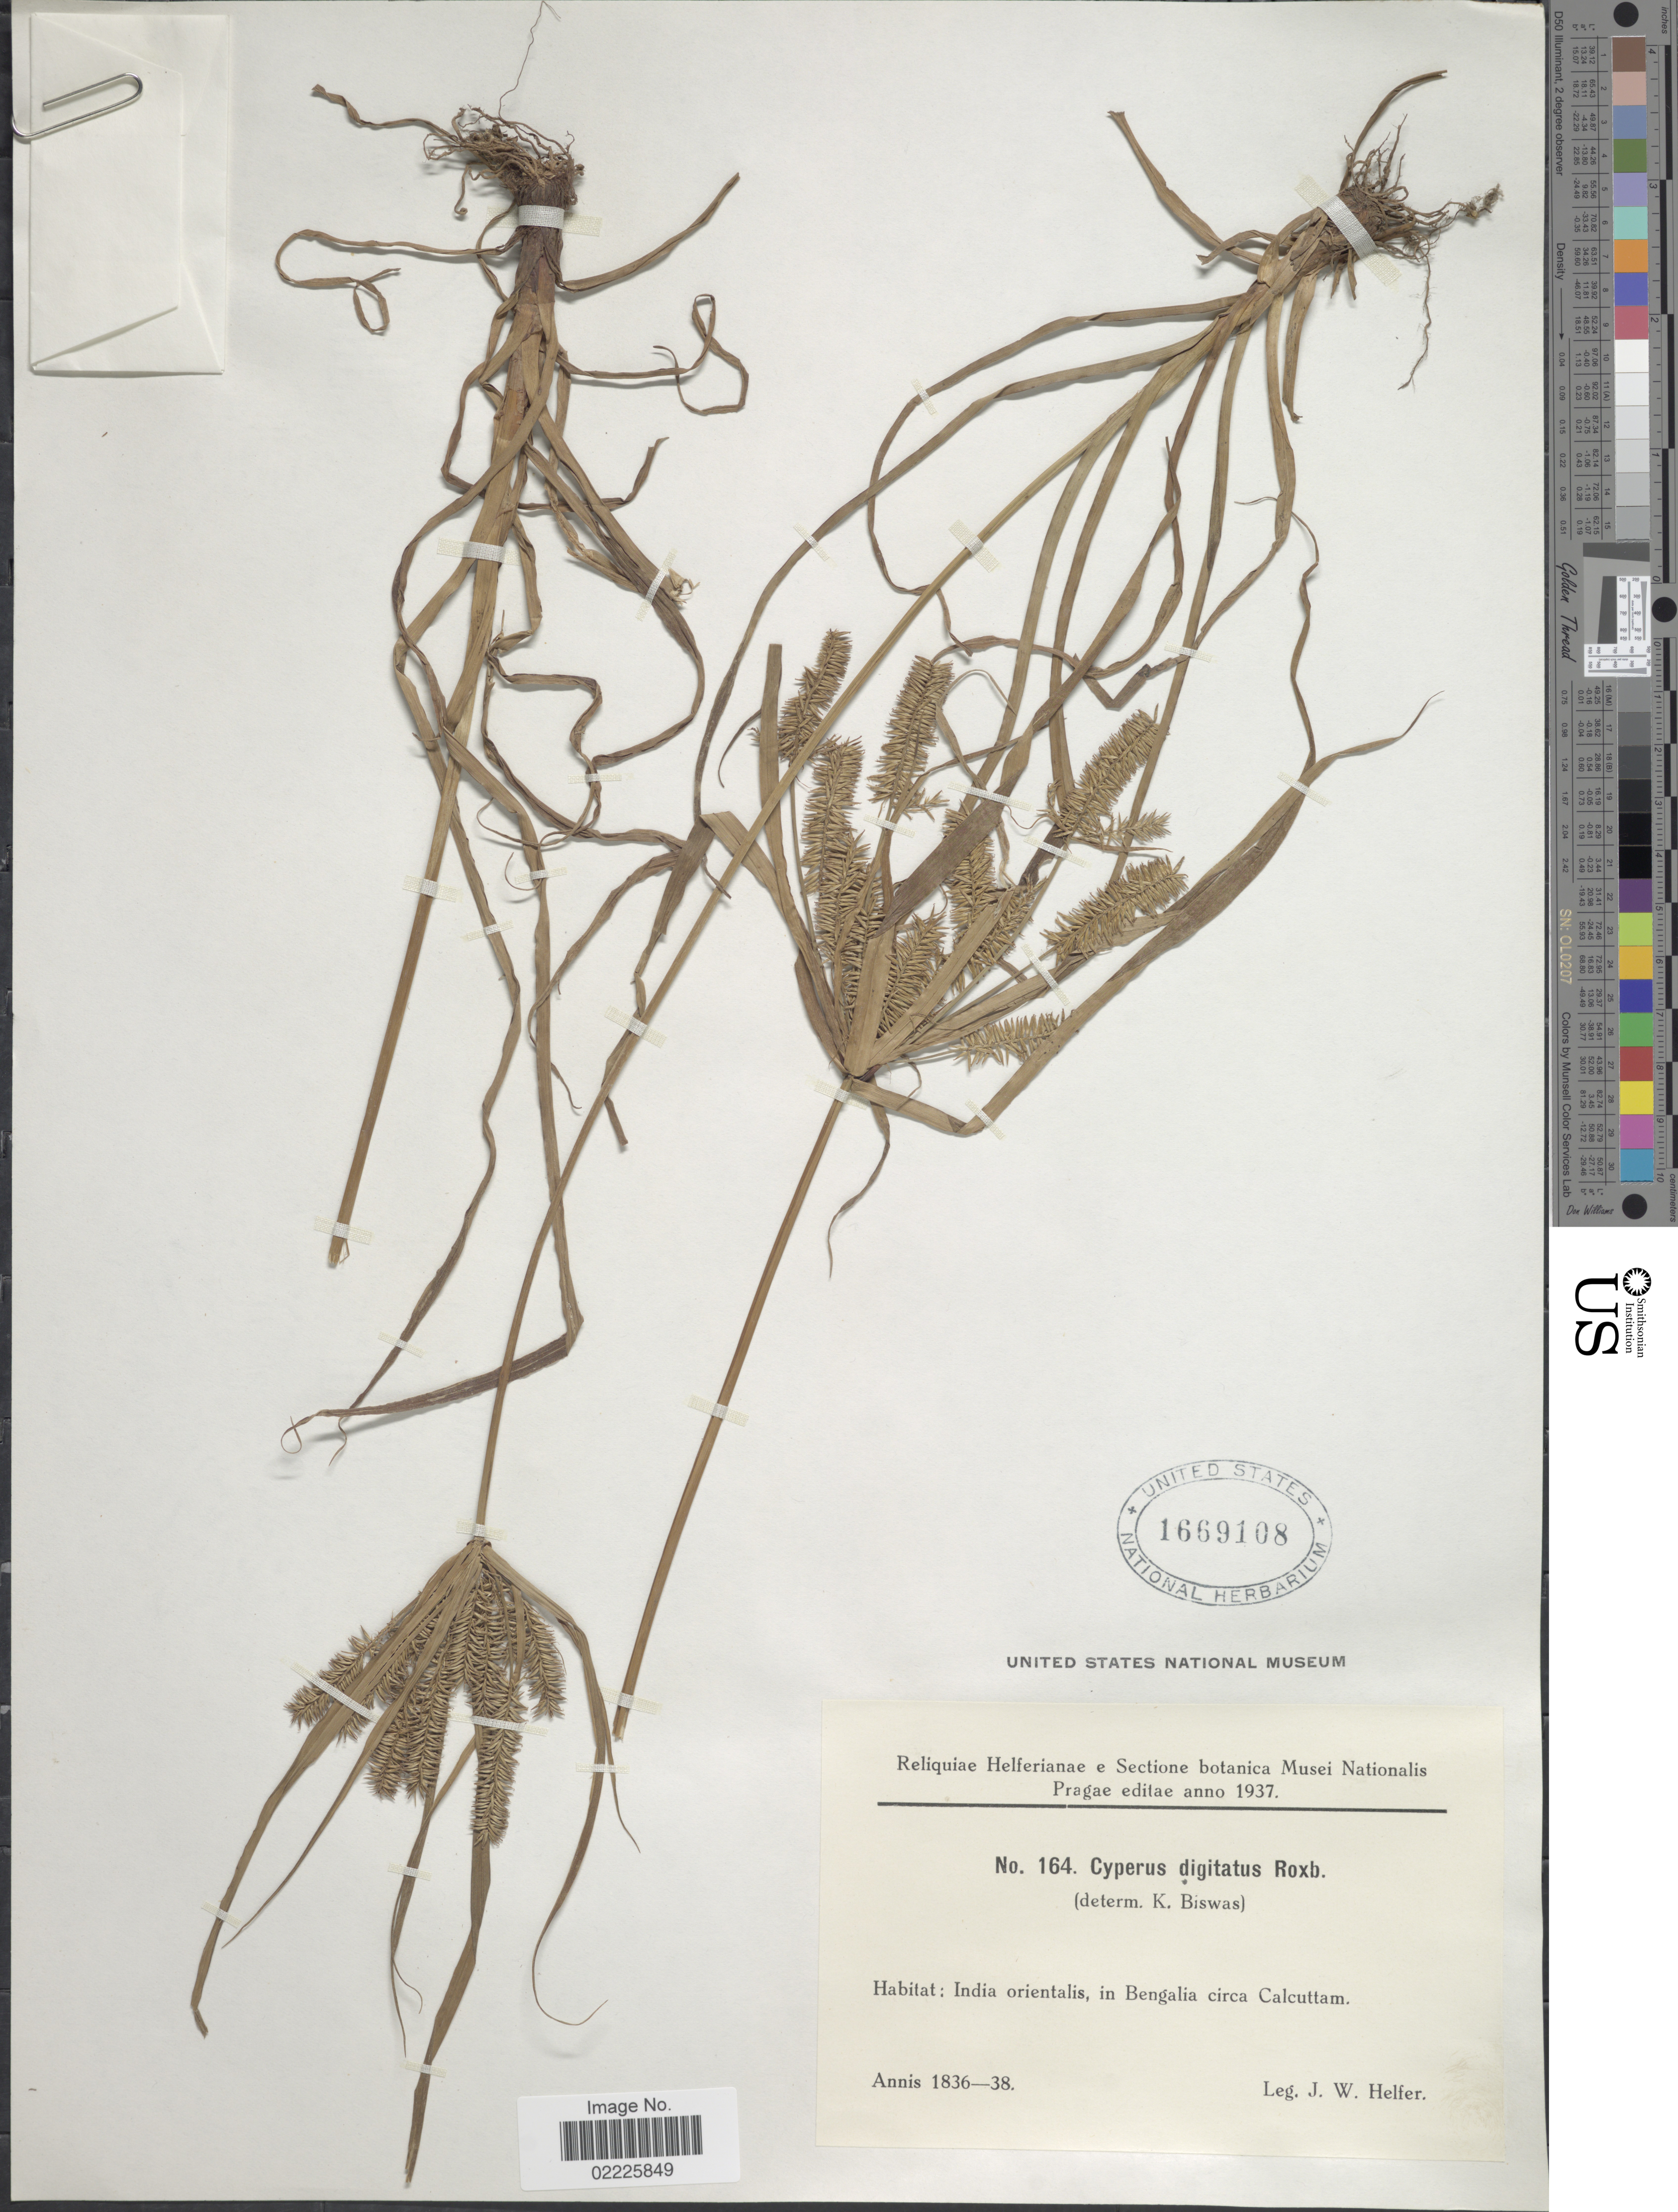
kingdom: Plantae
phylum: Tracheophyta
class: Liliopsida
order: Poales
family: Cyperaceae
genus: Cyperus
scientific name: Cyperus cyperoides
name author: (L.) Kuntze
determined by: Strong, Mark T., (BOT), Smithsonian Institution - National Museum of Natural History (UNITED STATES)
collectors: J. W. Helfer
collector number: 164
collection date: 1836/1838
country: India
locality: In Bengalia circa Calcuttam, India Orientalis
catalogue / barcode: US 1669108